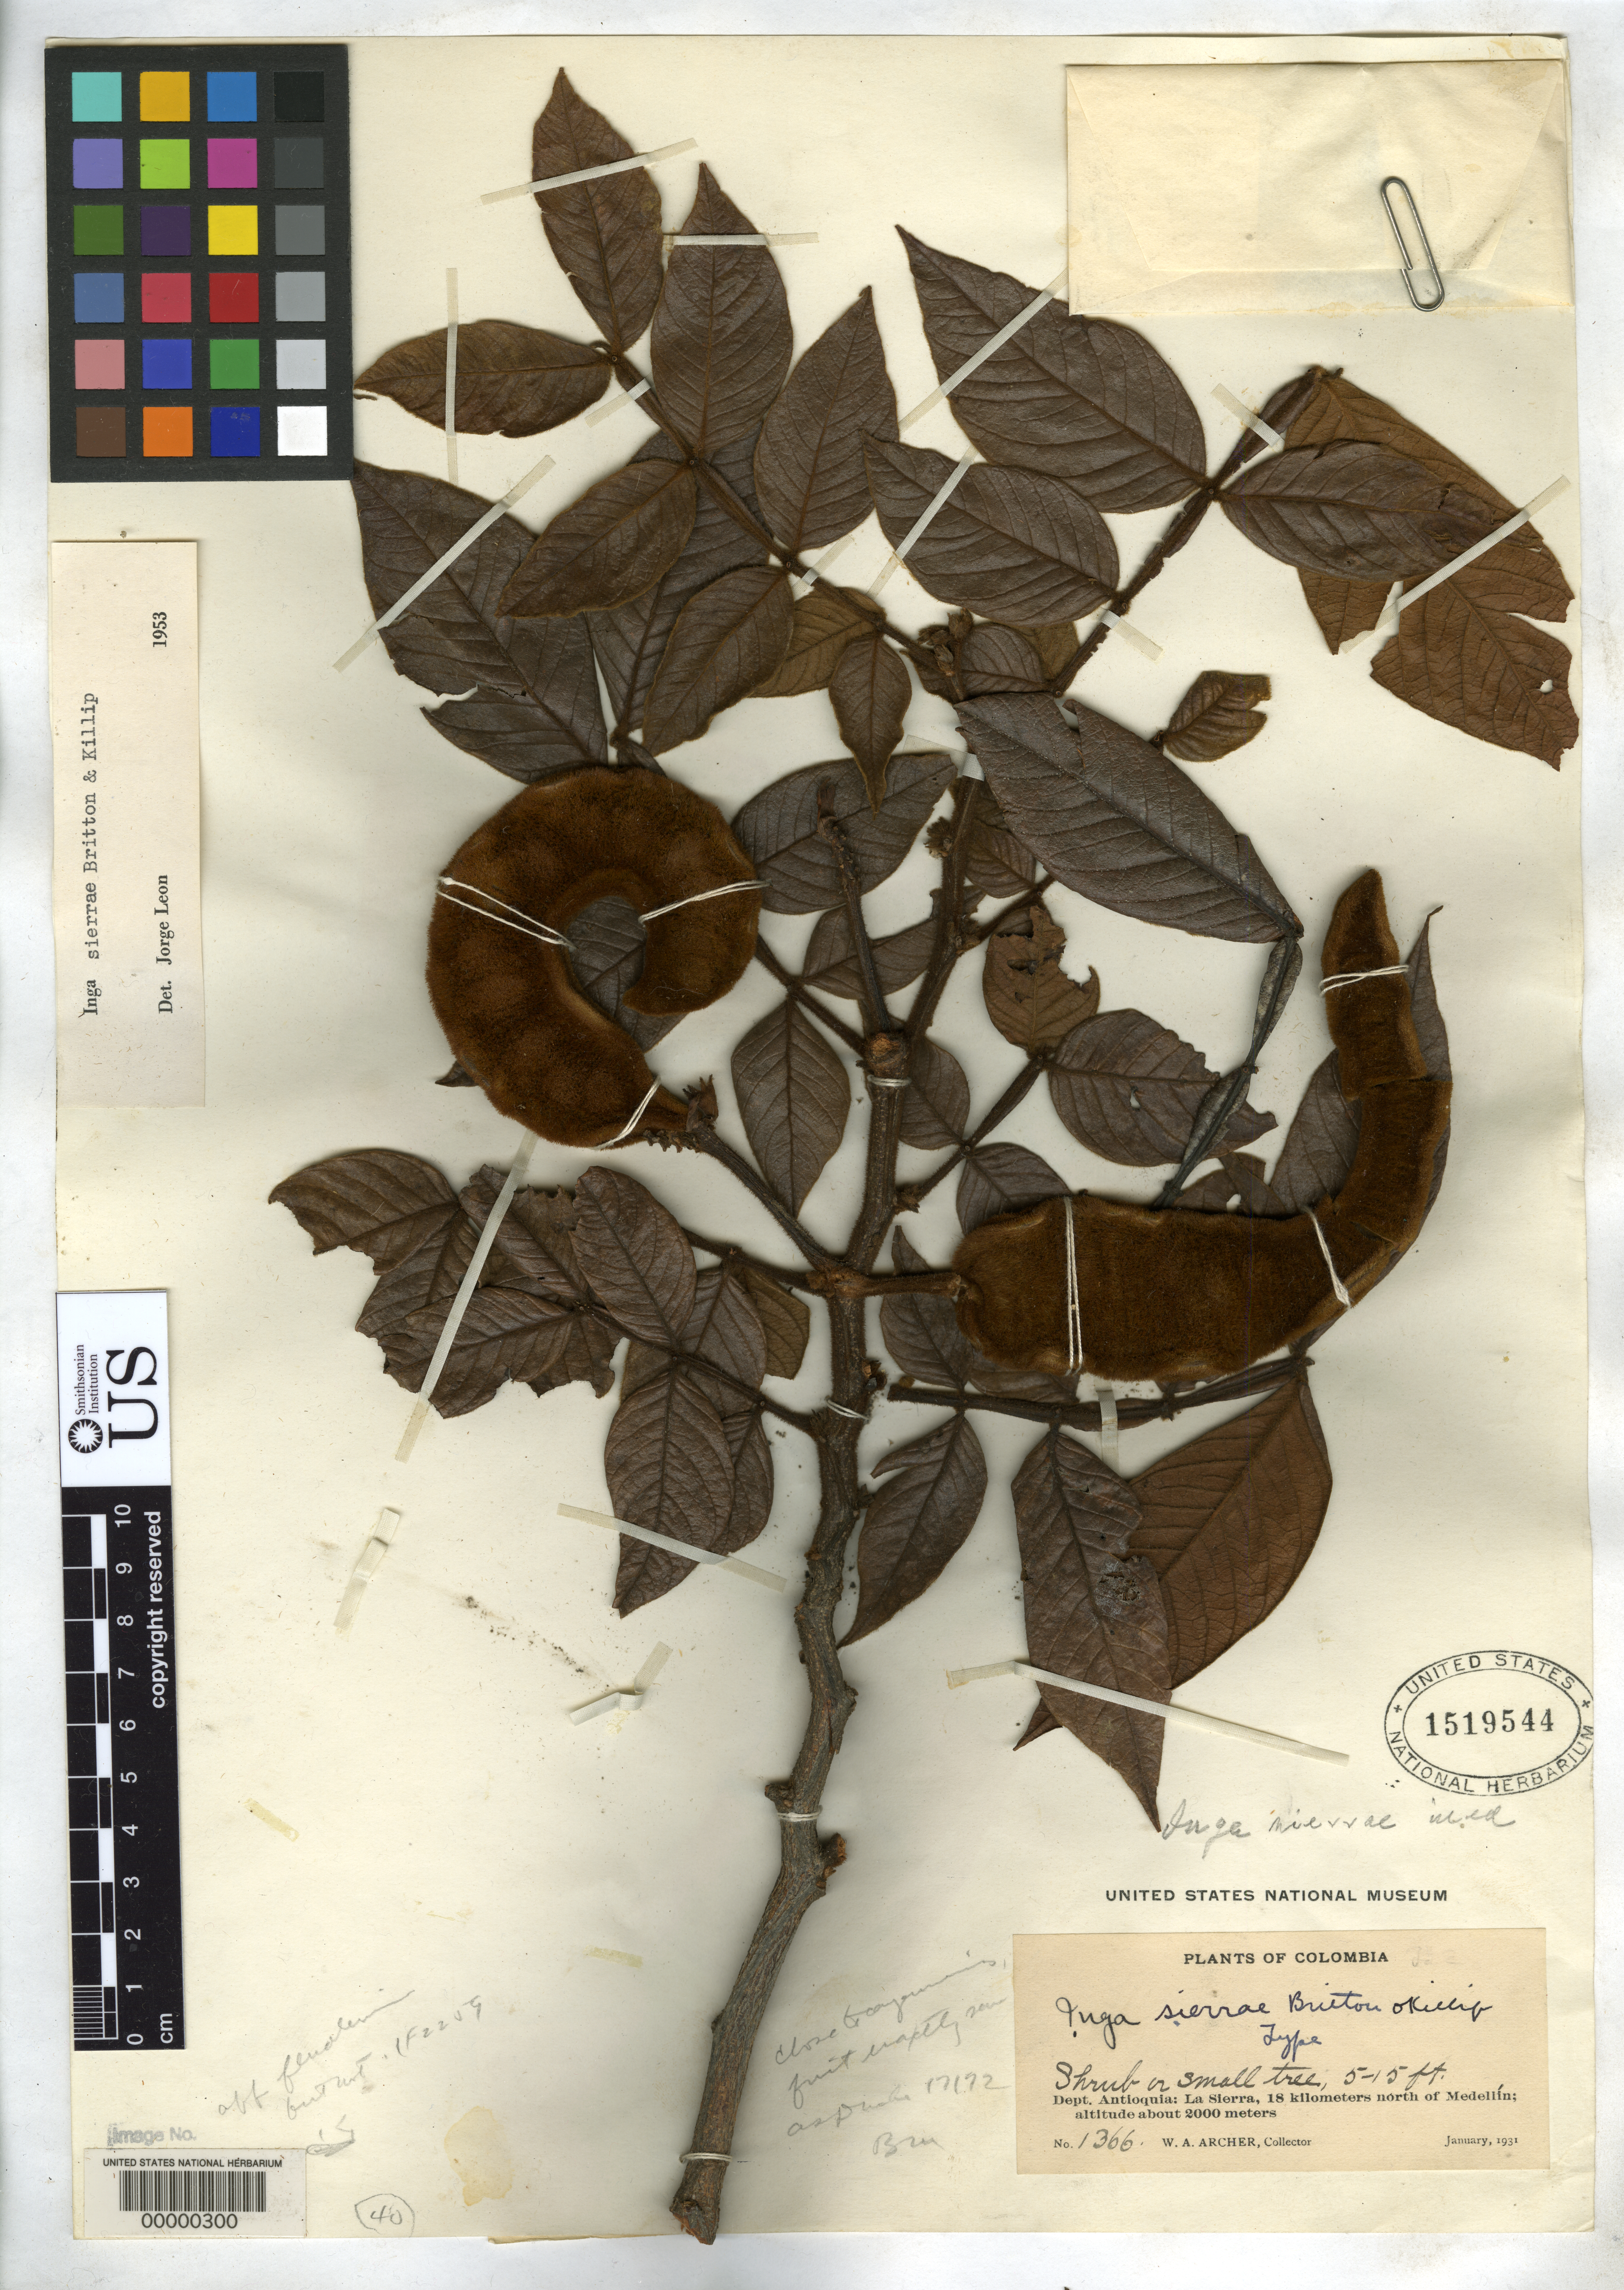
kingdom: Plantae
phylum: Tracheophyta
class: Magnoliopsida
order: Fabales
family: Fabaceae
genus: Inga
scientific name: Inga sierrae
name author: Britton & Killip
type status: Holotype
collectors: W. A. Archer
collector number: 1366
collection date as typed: Jan 1931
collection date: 1931-01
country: Colombia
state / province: Antioquia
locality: La Sierra, N of Medellin.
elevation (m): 2000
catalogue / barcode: US 1519544